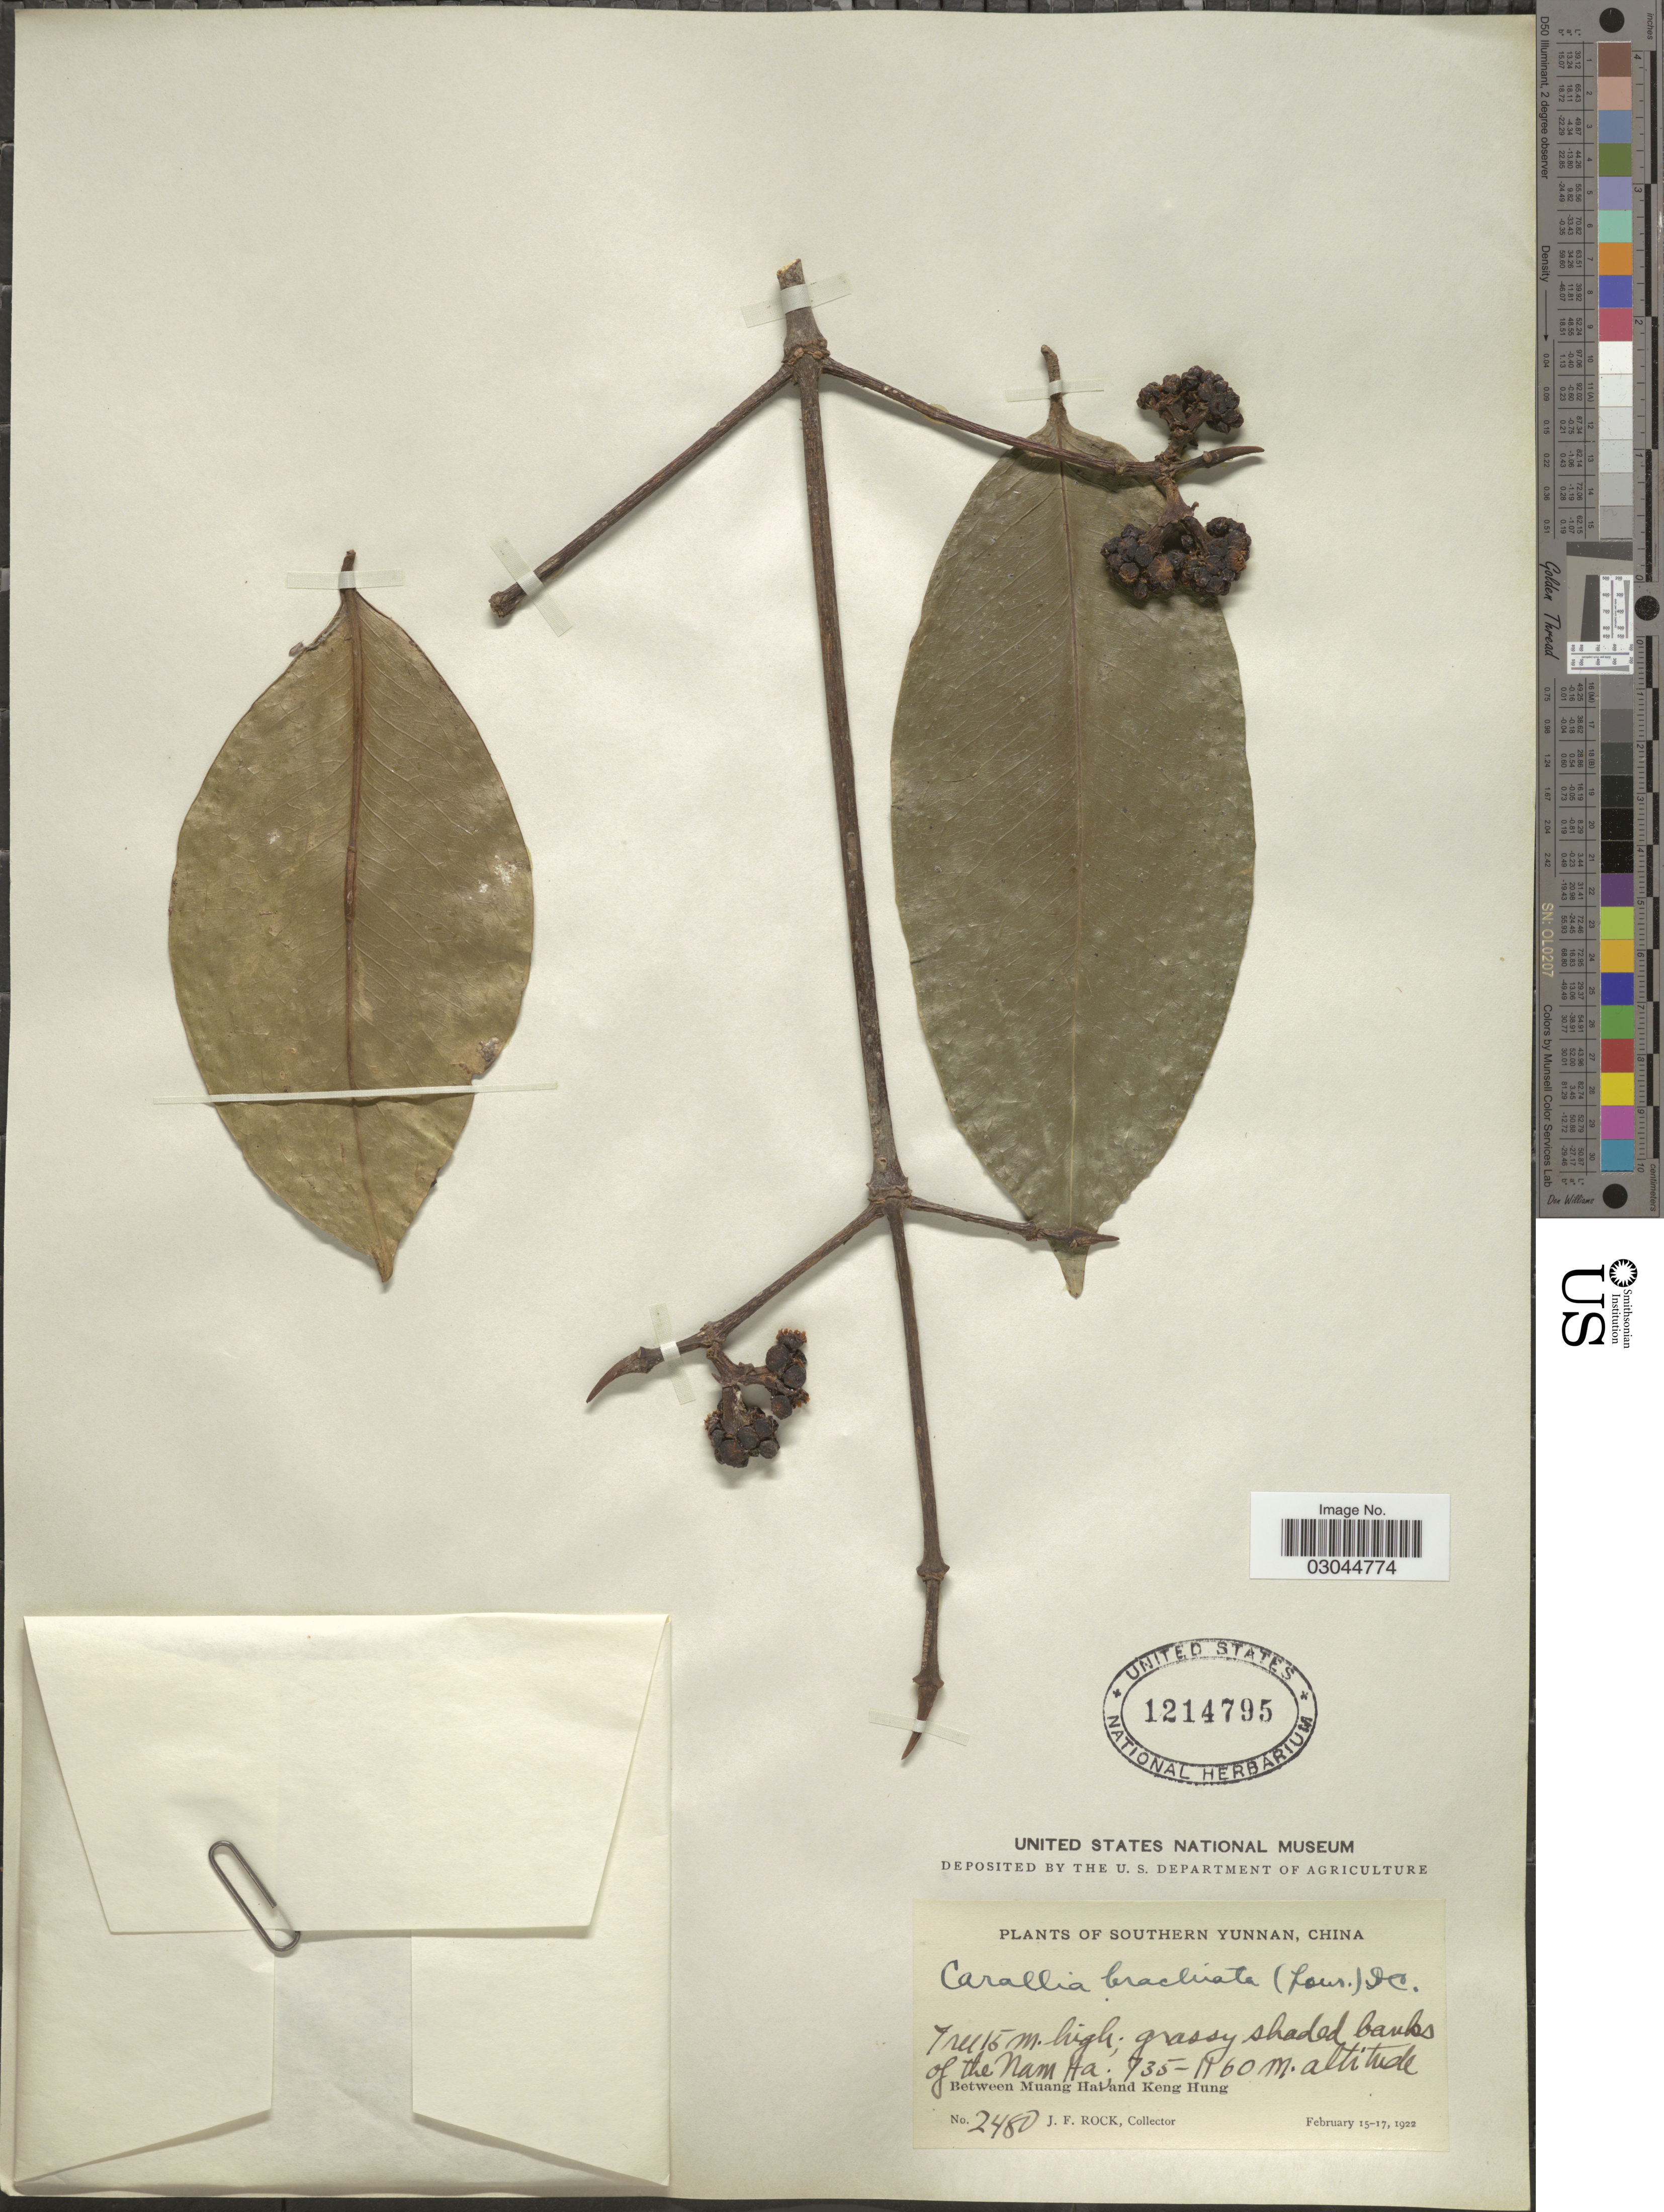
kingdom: Plantae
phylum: Tracheophyta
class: Magnoliopsida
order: Malpighiales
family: Rhizophoraceae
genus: Carallia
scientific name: Carallia brachiata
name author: (Lour.) Merr.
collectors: J. Rock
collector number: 2480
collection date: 1922-02-15/1922-02-17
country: China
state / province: Yunnan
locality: Southern Yunan, grassy shaded banks of the Nam Ha. Between Muang Hai and Keng Hung.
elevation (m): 735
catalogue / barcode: US 1214795